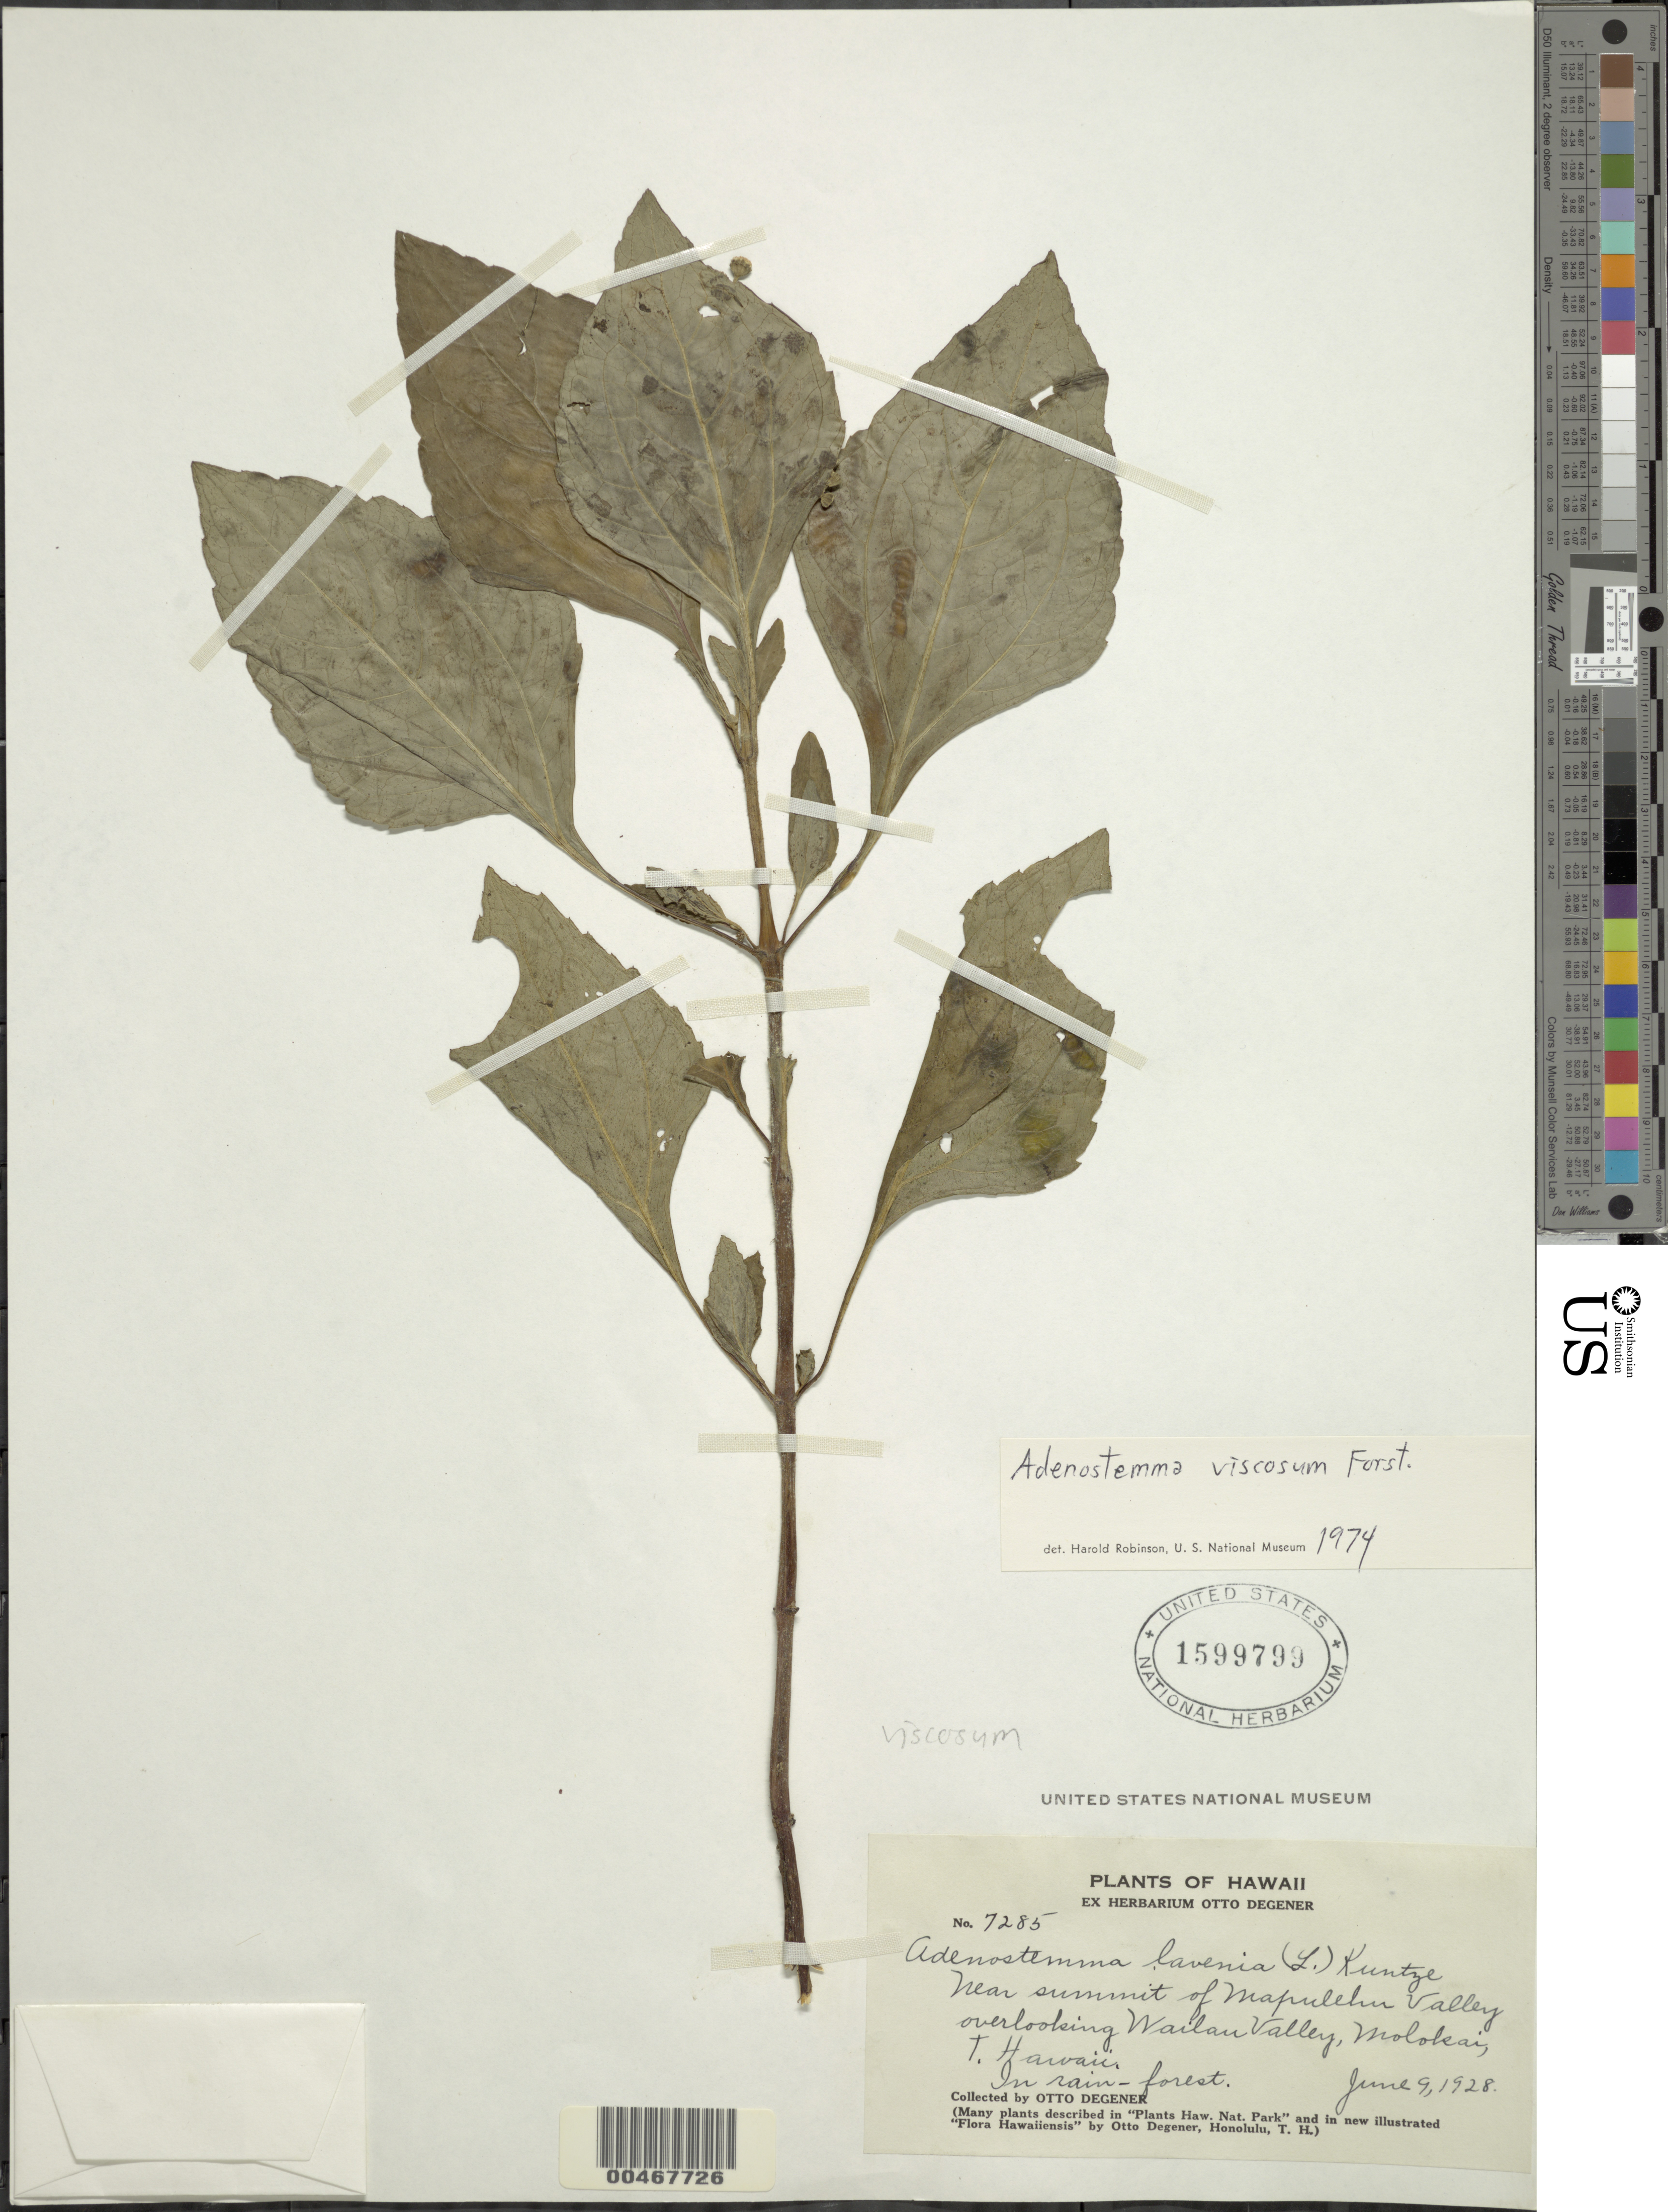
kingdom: Plantae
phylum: Tracheophyta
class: Magnoliopsida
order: Asterales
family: Asteraceae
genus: Adenostemma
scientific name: Adenostemma viscosum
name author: J.R. Forst. & G. Forst.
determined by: Robinson, Harold E., (US)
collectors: O. Degener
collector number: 7285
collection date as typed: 9 Jun 1928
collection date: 1928-06-09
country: United States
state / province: Hawaii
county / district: Maui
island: Moloka'i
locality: Near summit of Mapulehu Valley overlooking Wailau Valley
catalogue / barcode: US 1599799